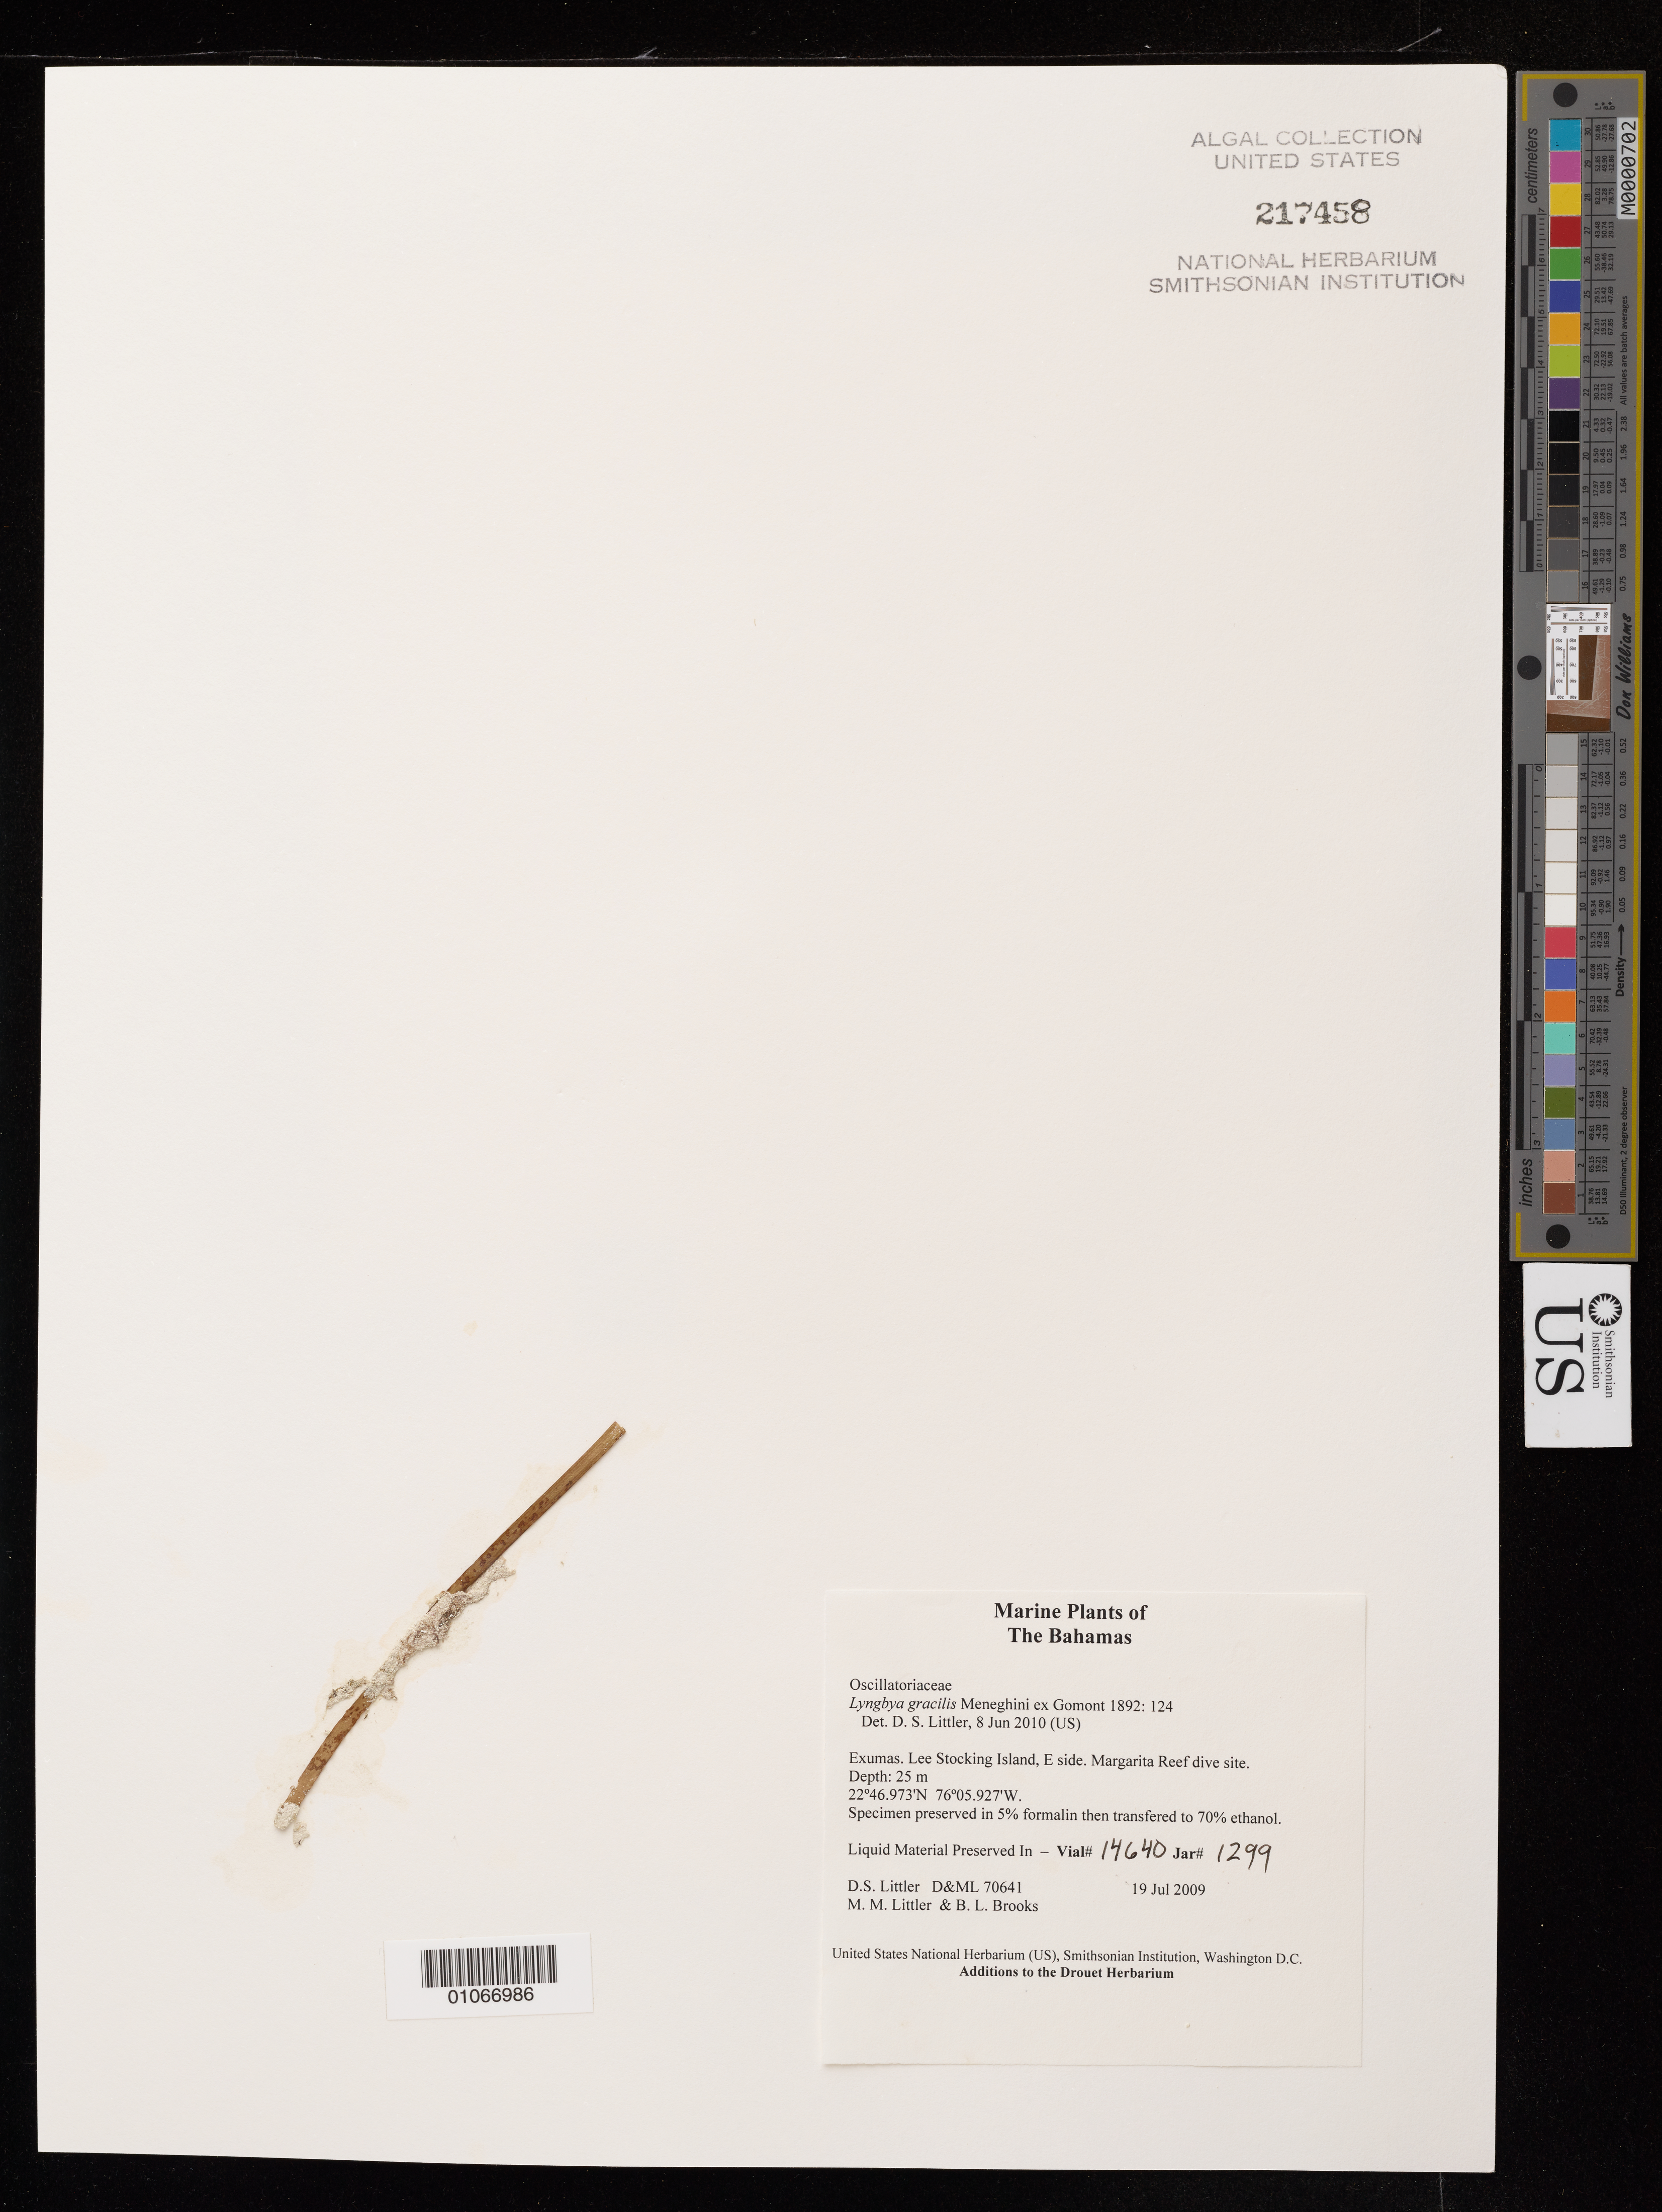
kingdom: Bacteria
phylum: Cyanobacteria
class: Cyanobacteriia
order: Cyanobacteriales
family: Microcoleaceae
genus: Lyngbya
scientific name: Lyngbya gracilis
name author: ex Gomont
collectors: D. S. Littler, M. M. Littler & B. Brooks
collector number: D&ML70641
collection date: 2009-07-19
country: Bahamas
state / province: Exuma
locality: Lee Stocking Island, E side. Margarita Reef dive site.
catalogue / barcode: US 217458